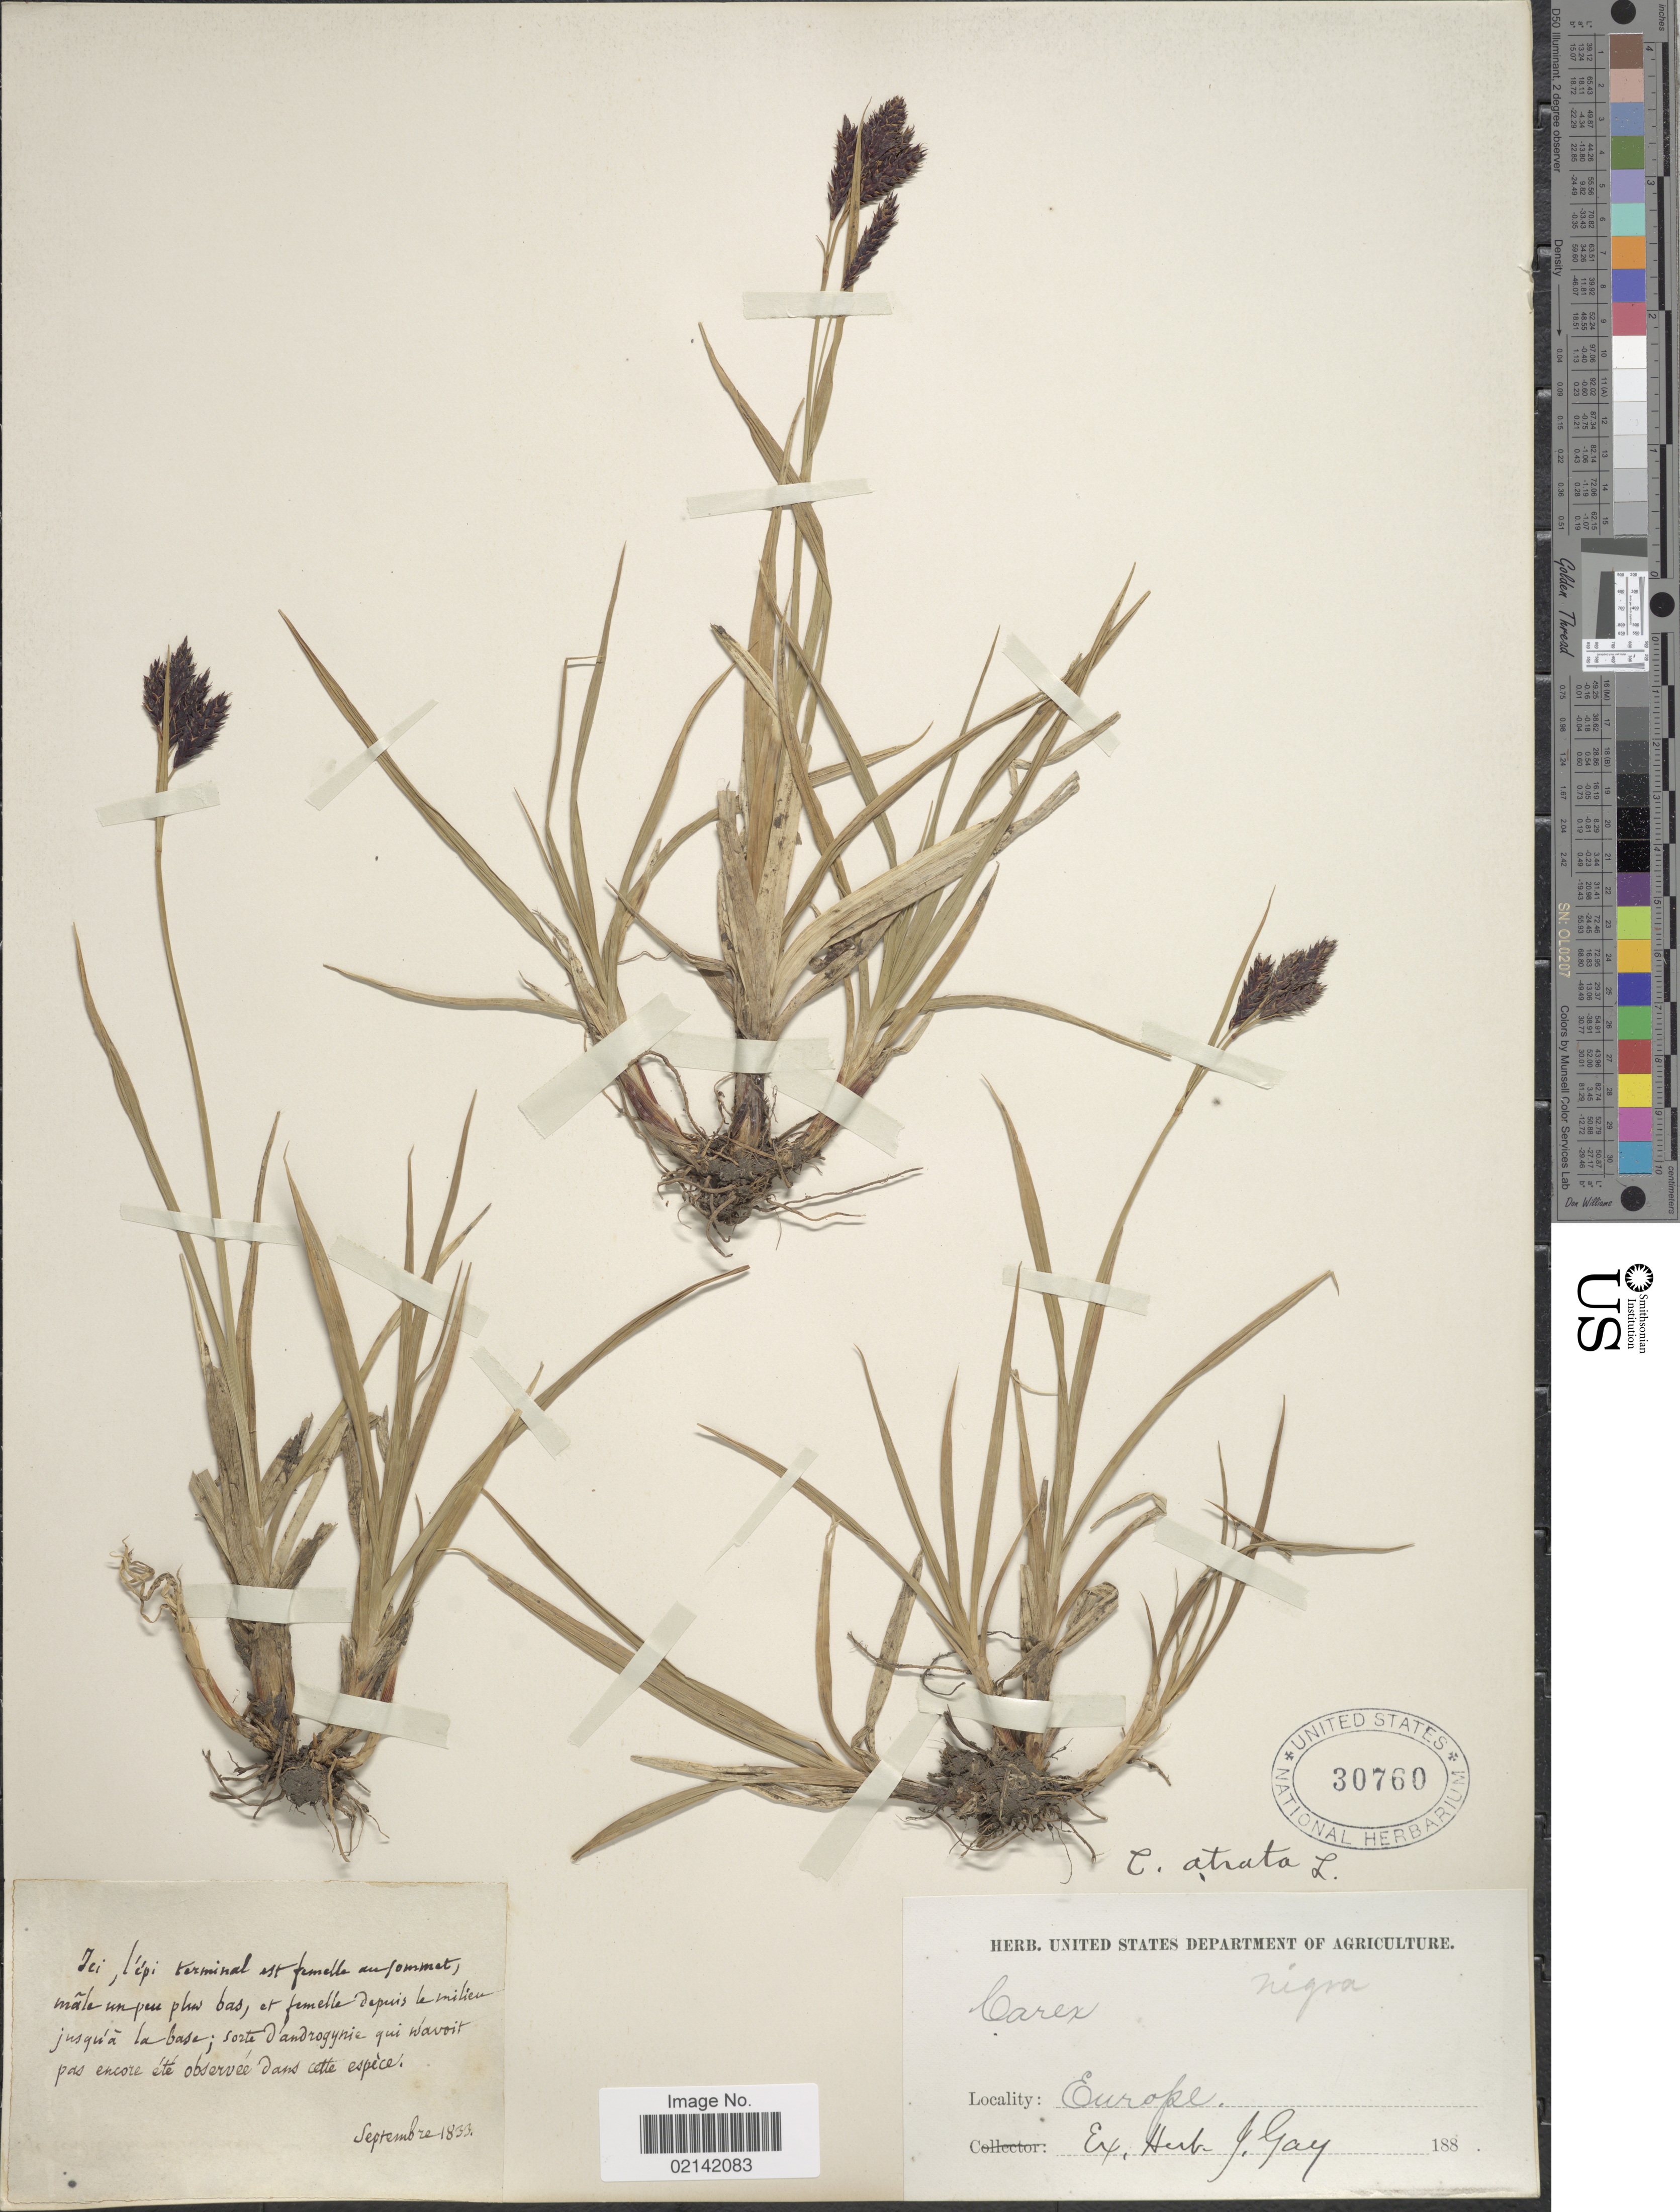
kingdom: Plantae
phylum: Tracheophyta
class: Liliopsida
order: Poales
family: Cyperaceae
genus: Carex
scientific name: Carex atrata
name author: L.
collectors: ex herb. J. Gay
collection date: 1833-09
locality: Europe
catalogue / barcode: US 30760